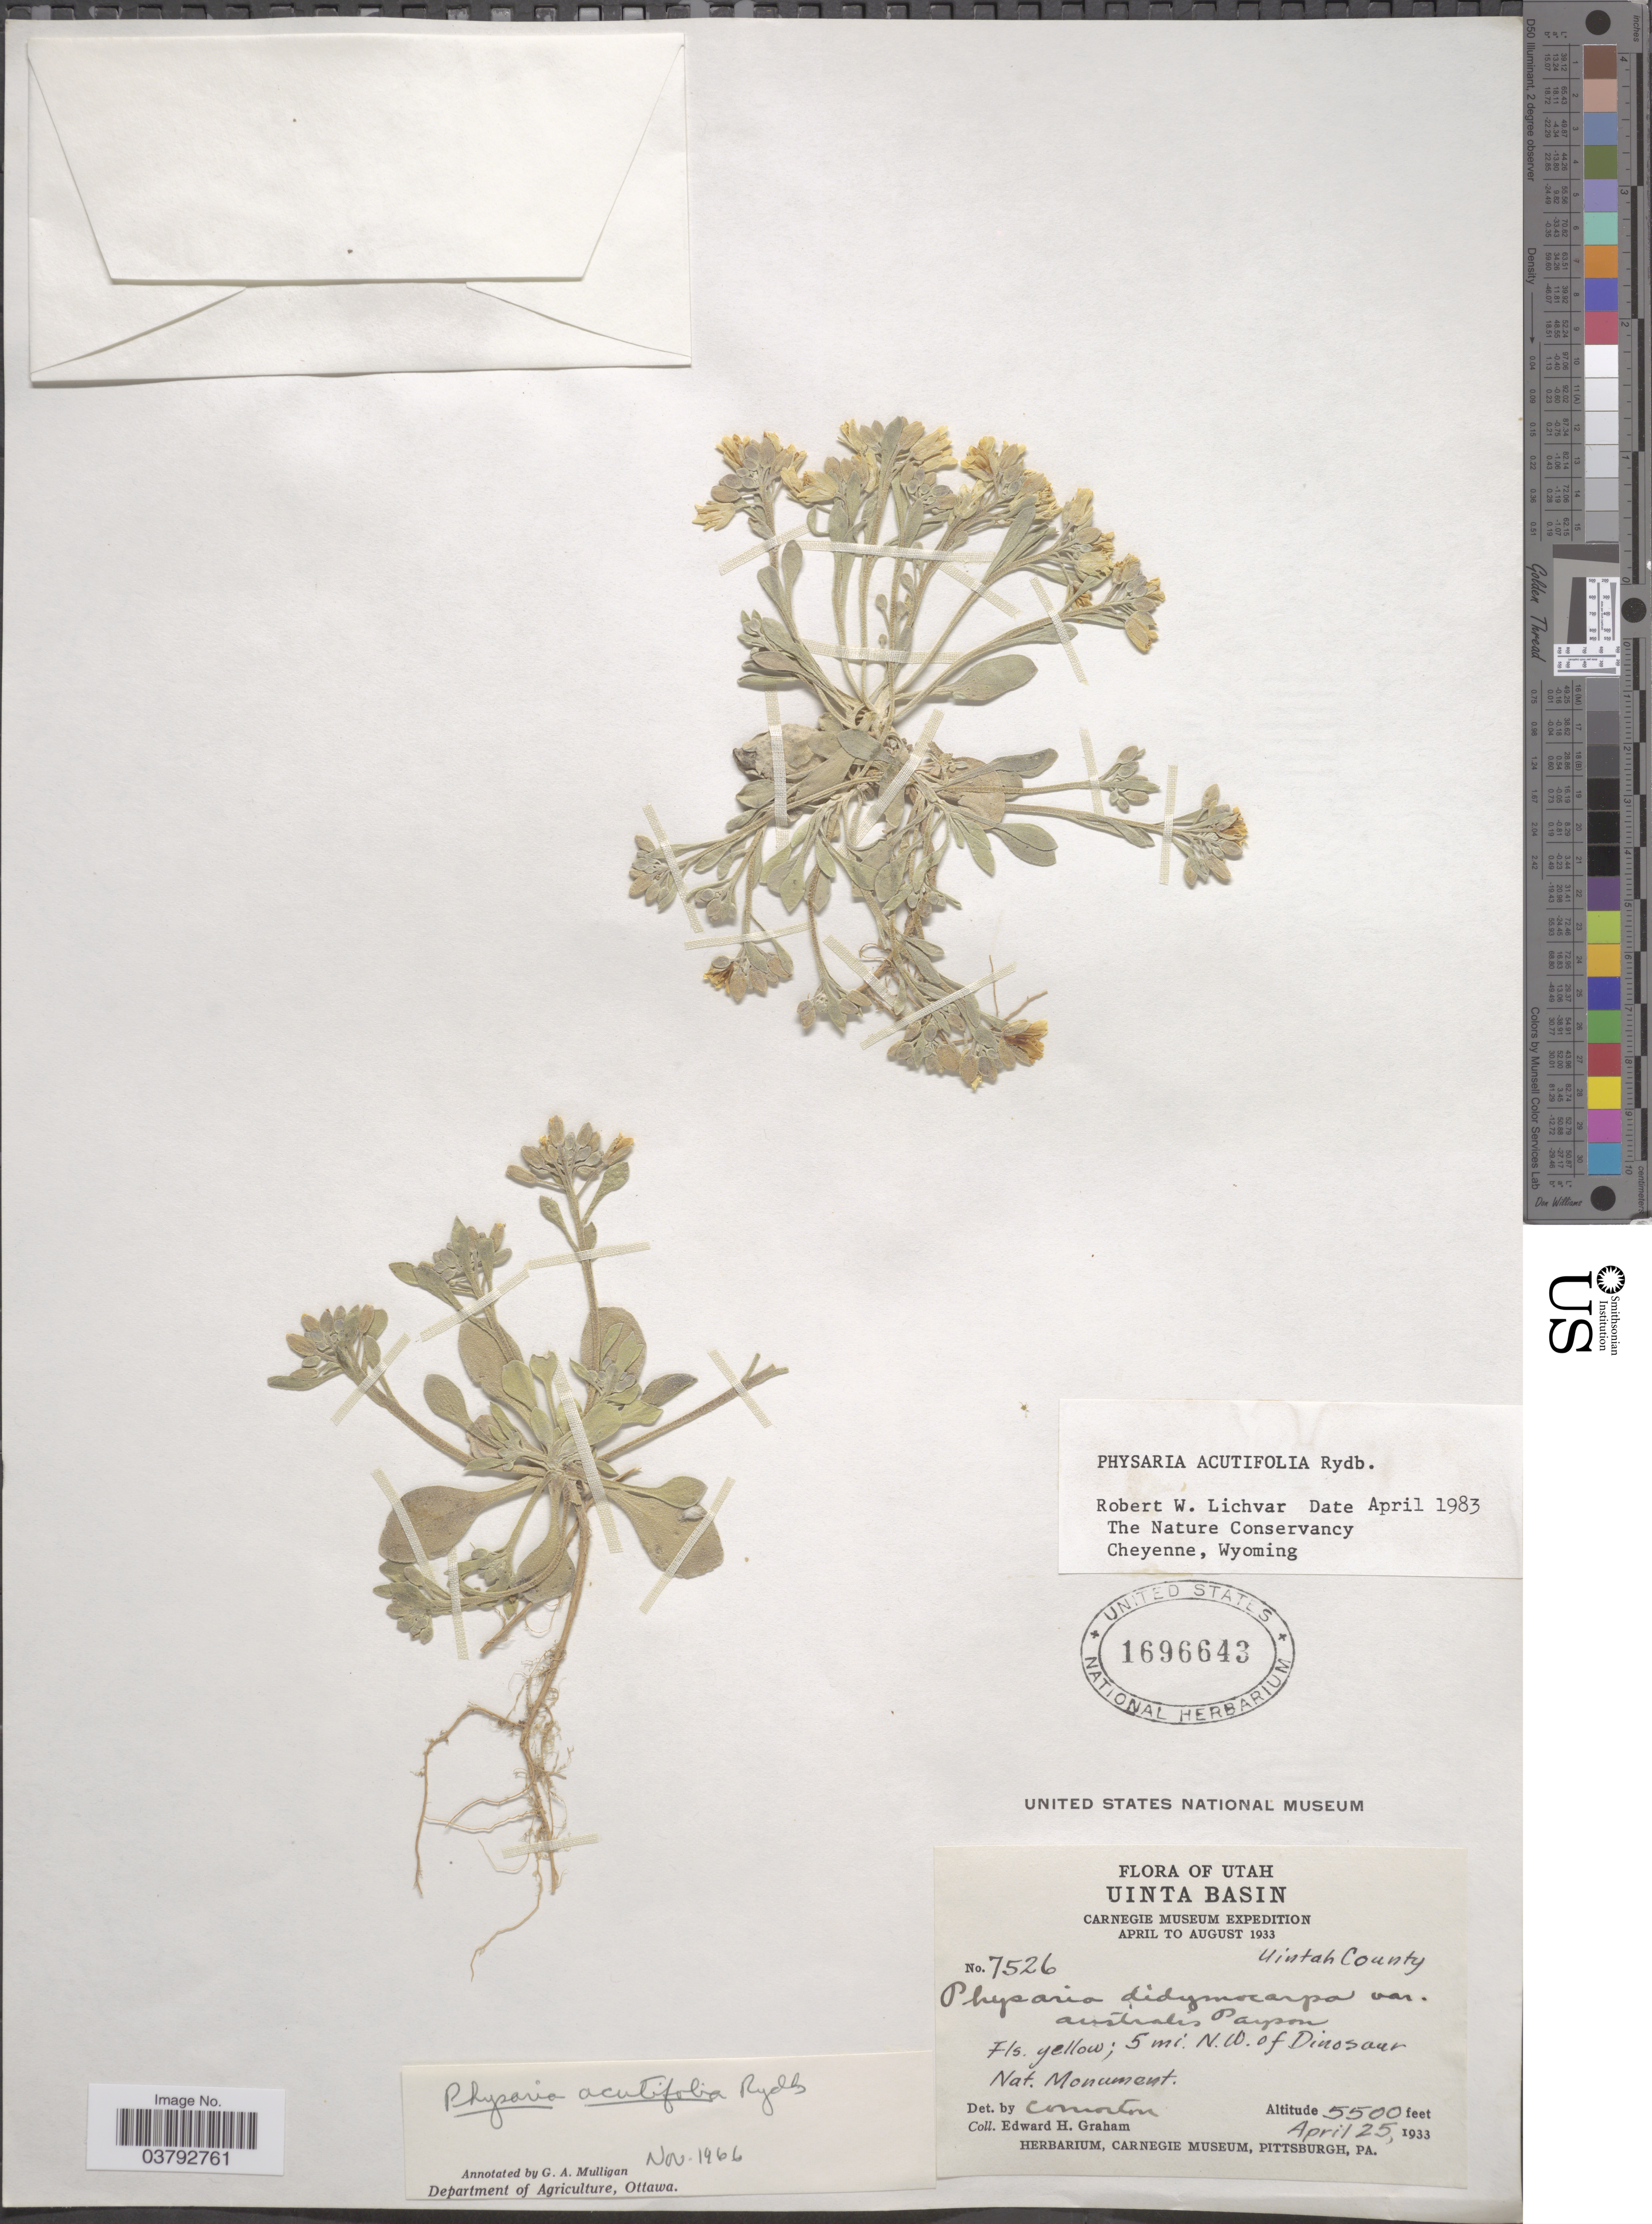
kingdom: Plantae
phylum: Tracheophyta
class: Magnoliopsida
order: Brassicales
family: Brassicaceae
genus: Physaria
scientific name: Physaria acutifolia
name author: Rydb.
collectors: E. H. Graham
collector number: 7526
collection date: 1933-04-25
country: United States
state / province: Utah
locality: Uinta Basin. Uintah County. 5 mi. N.W. of Dinosaur Nat. Monument.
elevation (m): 1676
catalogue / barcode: US 1696643